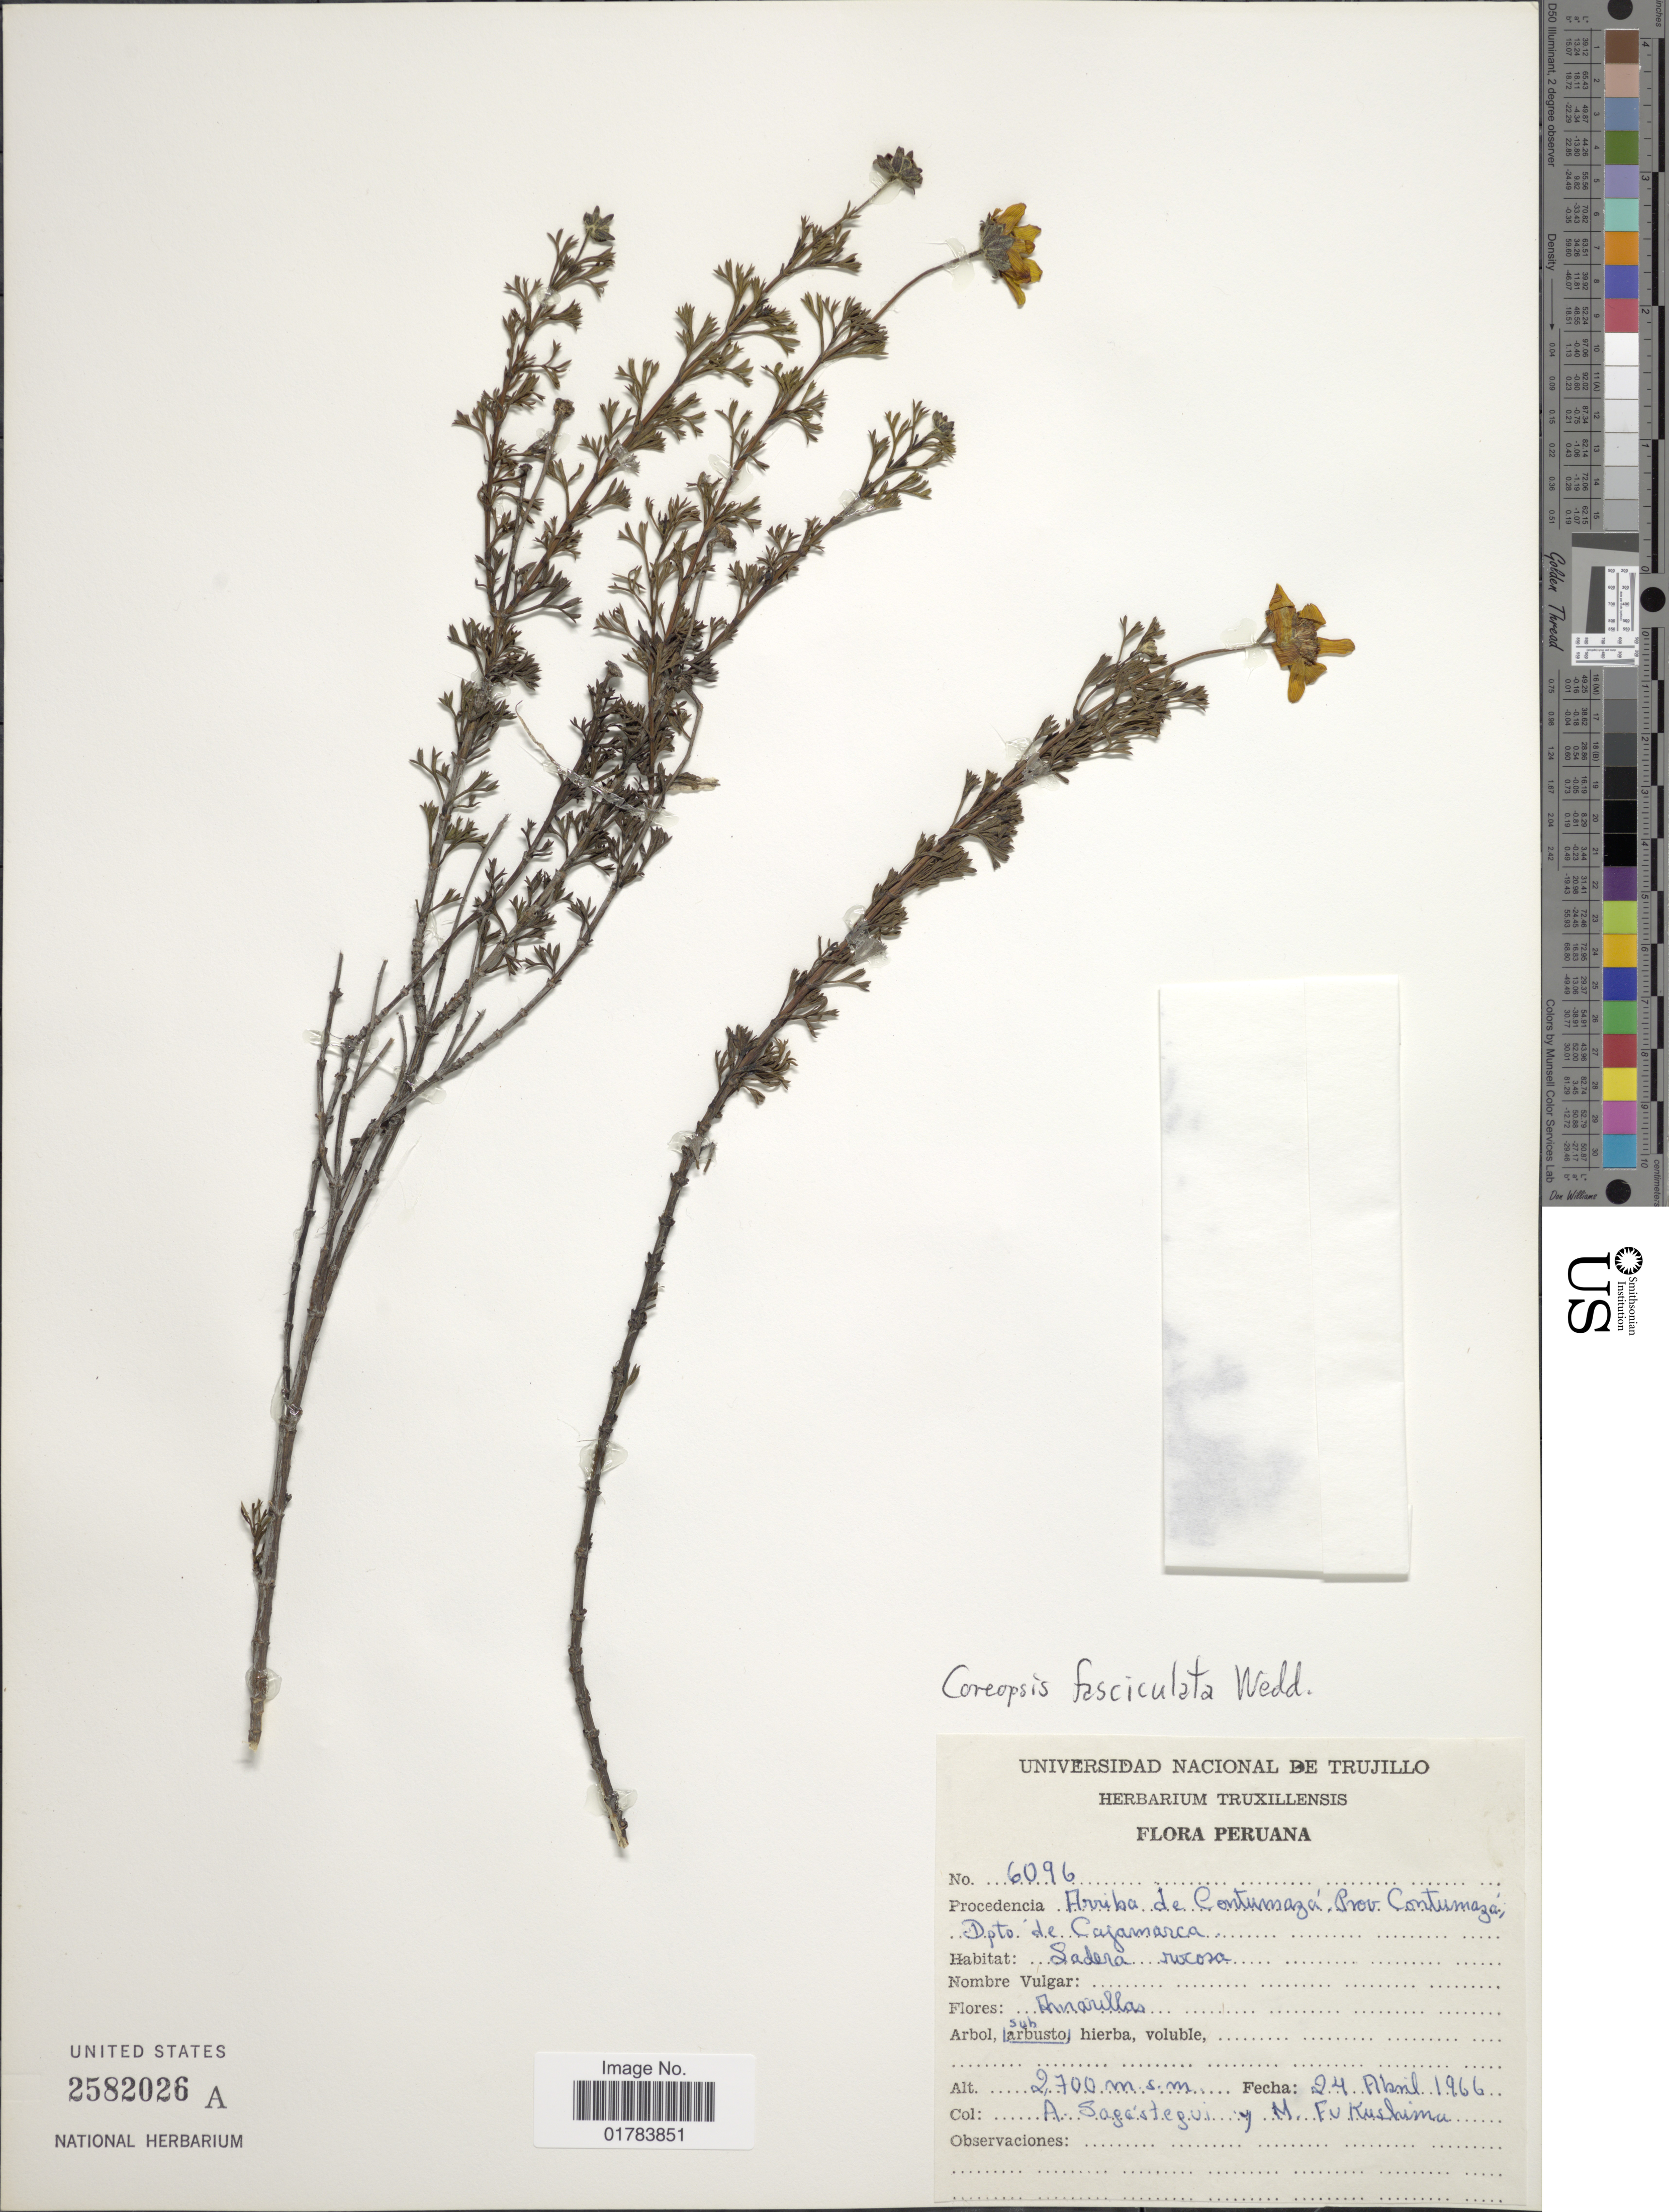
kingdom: Plantae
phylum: Tracheophyta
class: Magnoliopsida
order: Asterales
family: Asteraceae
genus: Coreopsis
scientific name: Coreopsis fasciculata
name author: Wedd.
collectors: A. Sagástegui A. & M. Fukushima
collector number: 6096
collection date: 1966-04-24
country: Peru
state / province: Cajamarca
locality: Procedencia Arriba de Contumaza, Prov. Contumaza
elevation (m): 2700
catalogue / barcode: US 2582026A